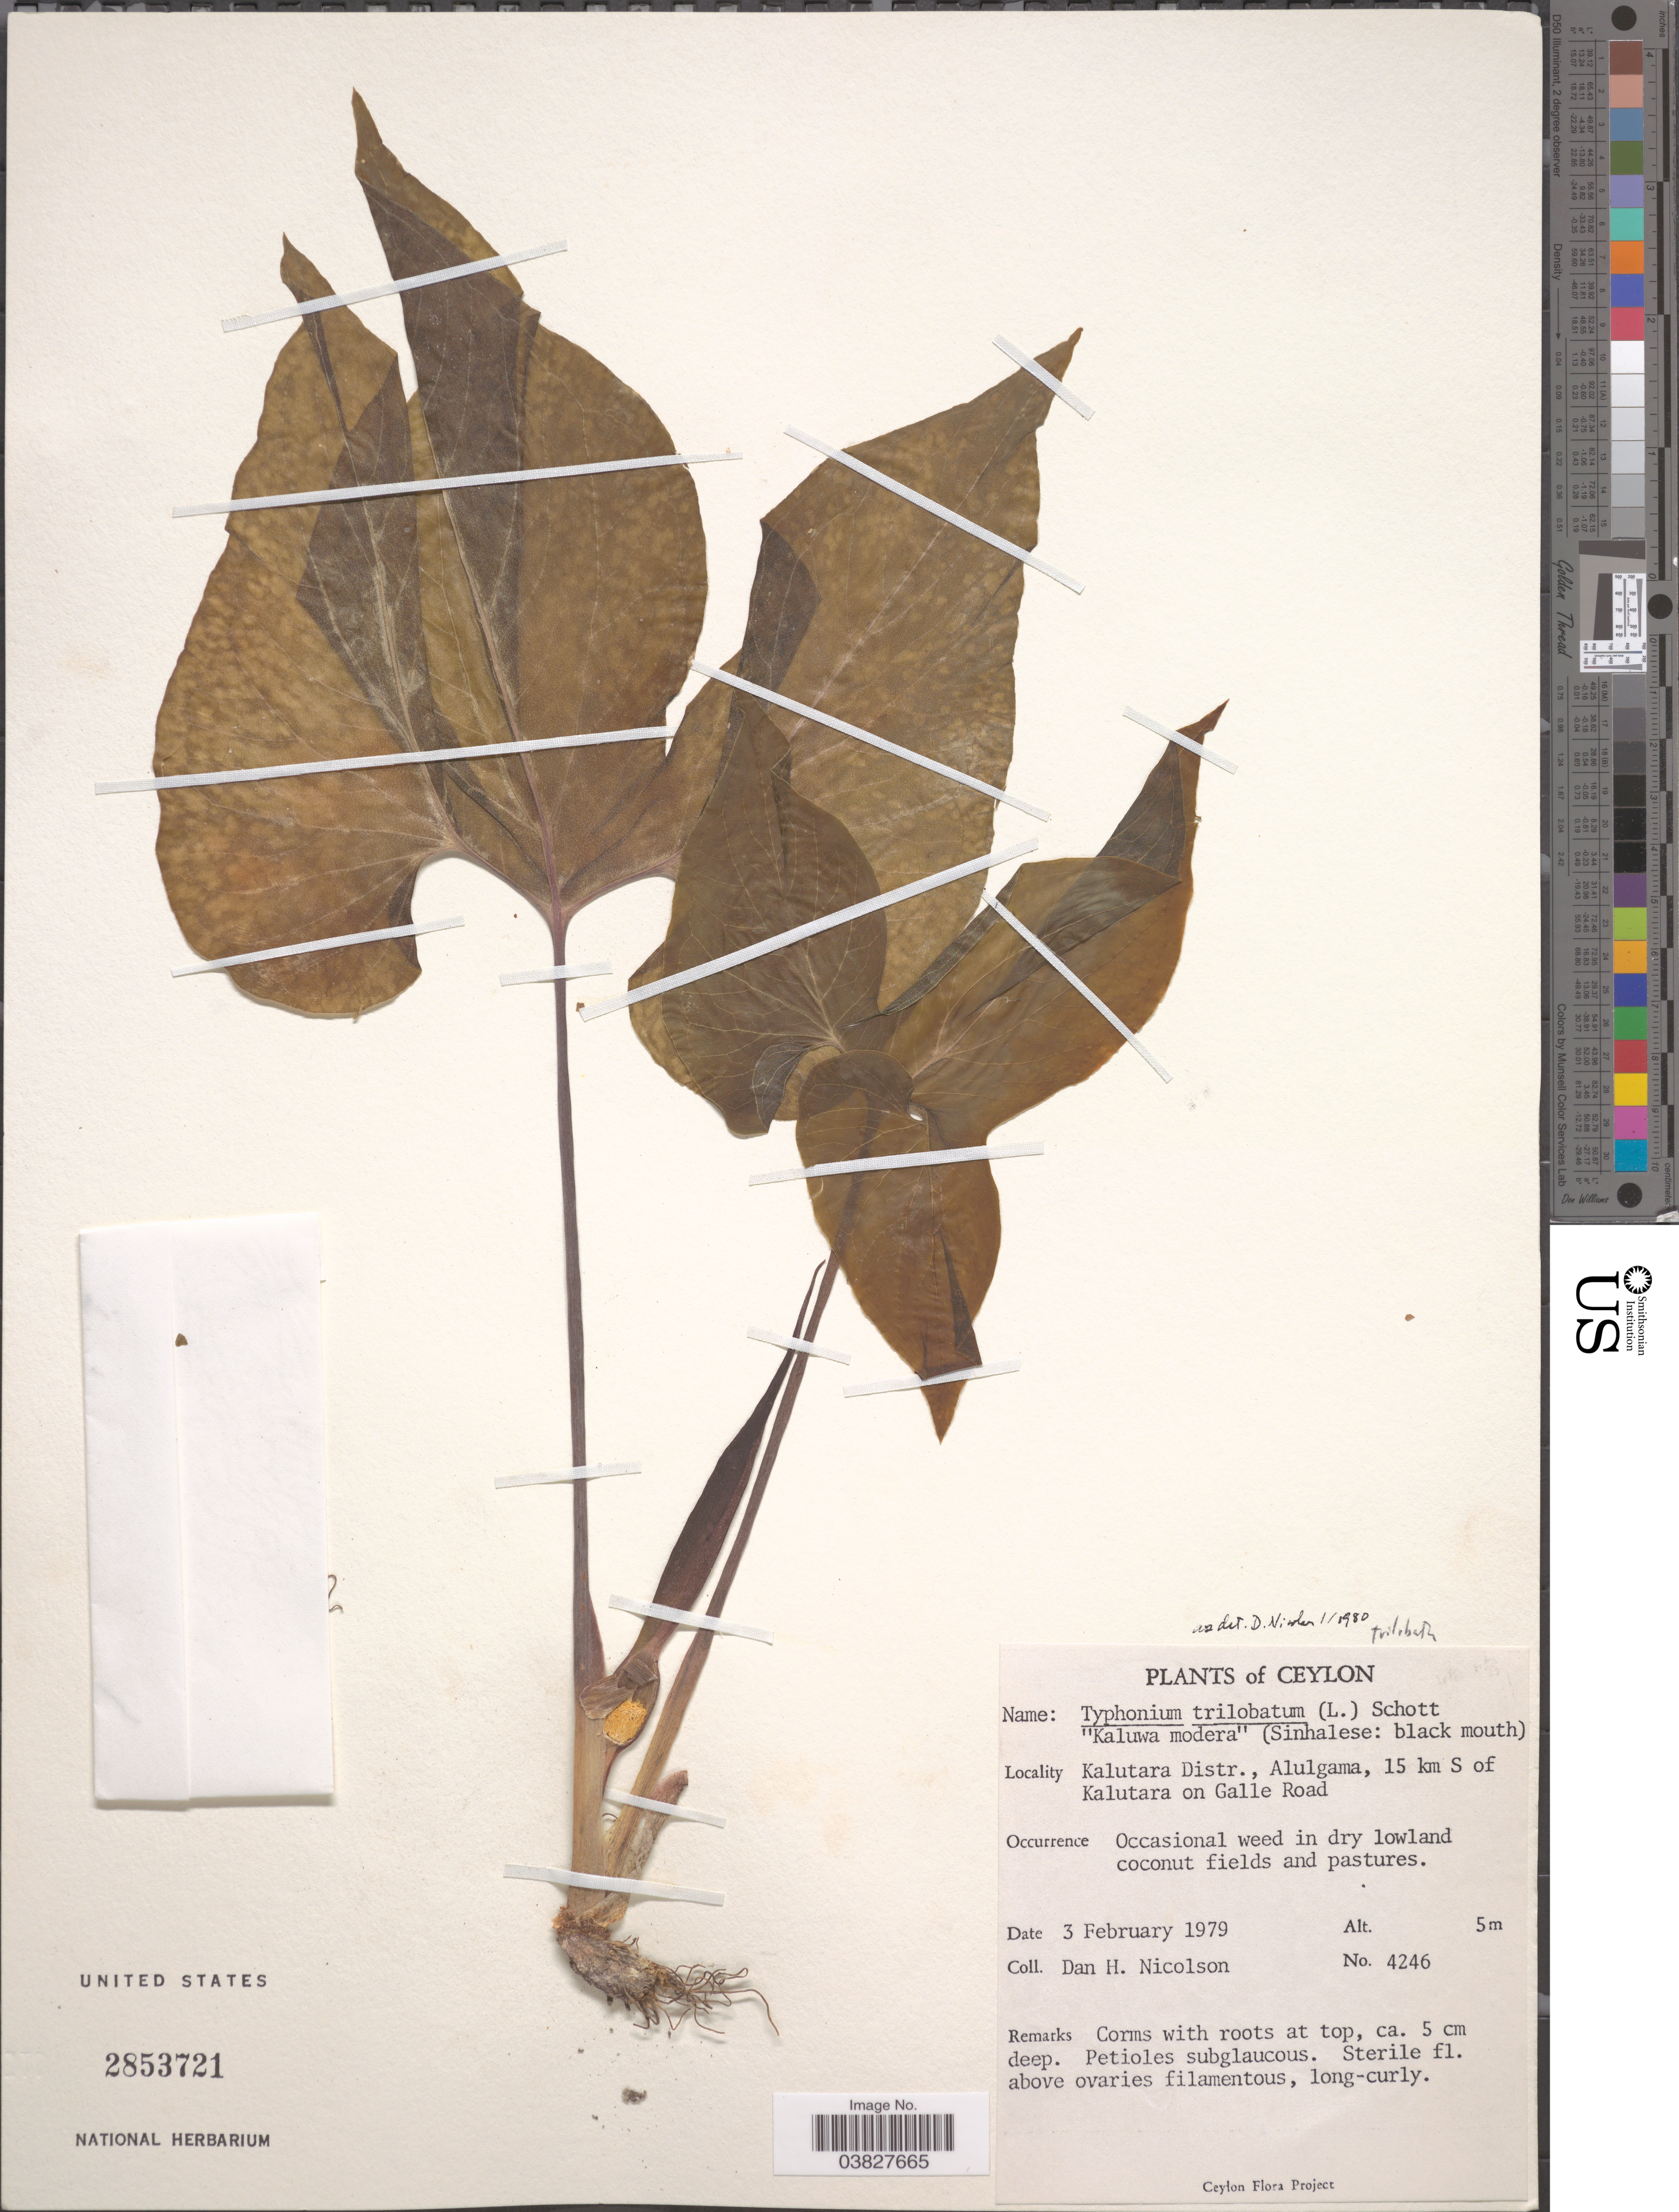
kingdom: Plantae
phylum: Tracheophyta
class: Liliopsida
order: Alismatales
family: Araceae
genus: Typhonium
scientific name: Typhonium trilobatum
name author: (L.) Schott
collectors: D. H. Nicolson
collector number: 4246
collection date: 1979-02-03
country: Sri Lanka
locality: Ceylon. Kalutara Distr., Alulgama, 15 km S of Kalutara on Galle Road. In dry lowland coconut fields and pastures.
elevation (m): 5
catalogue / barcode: US 2853721